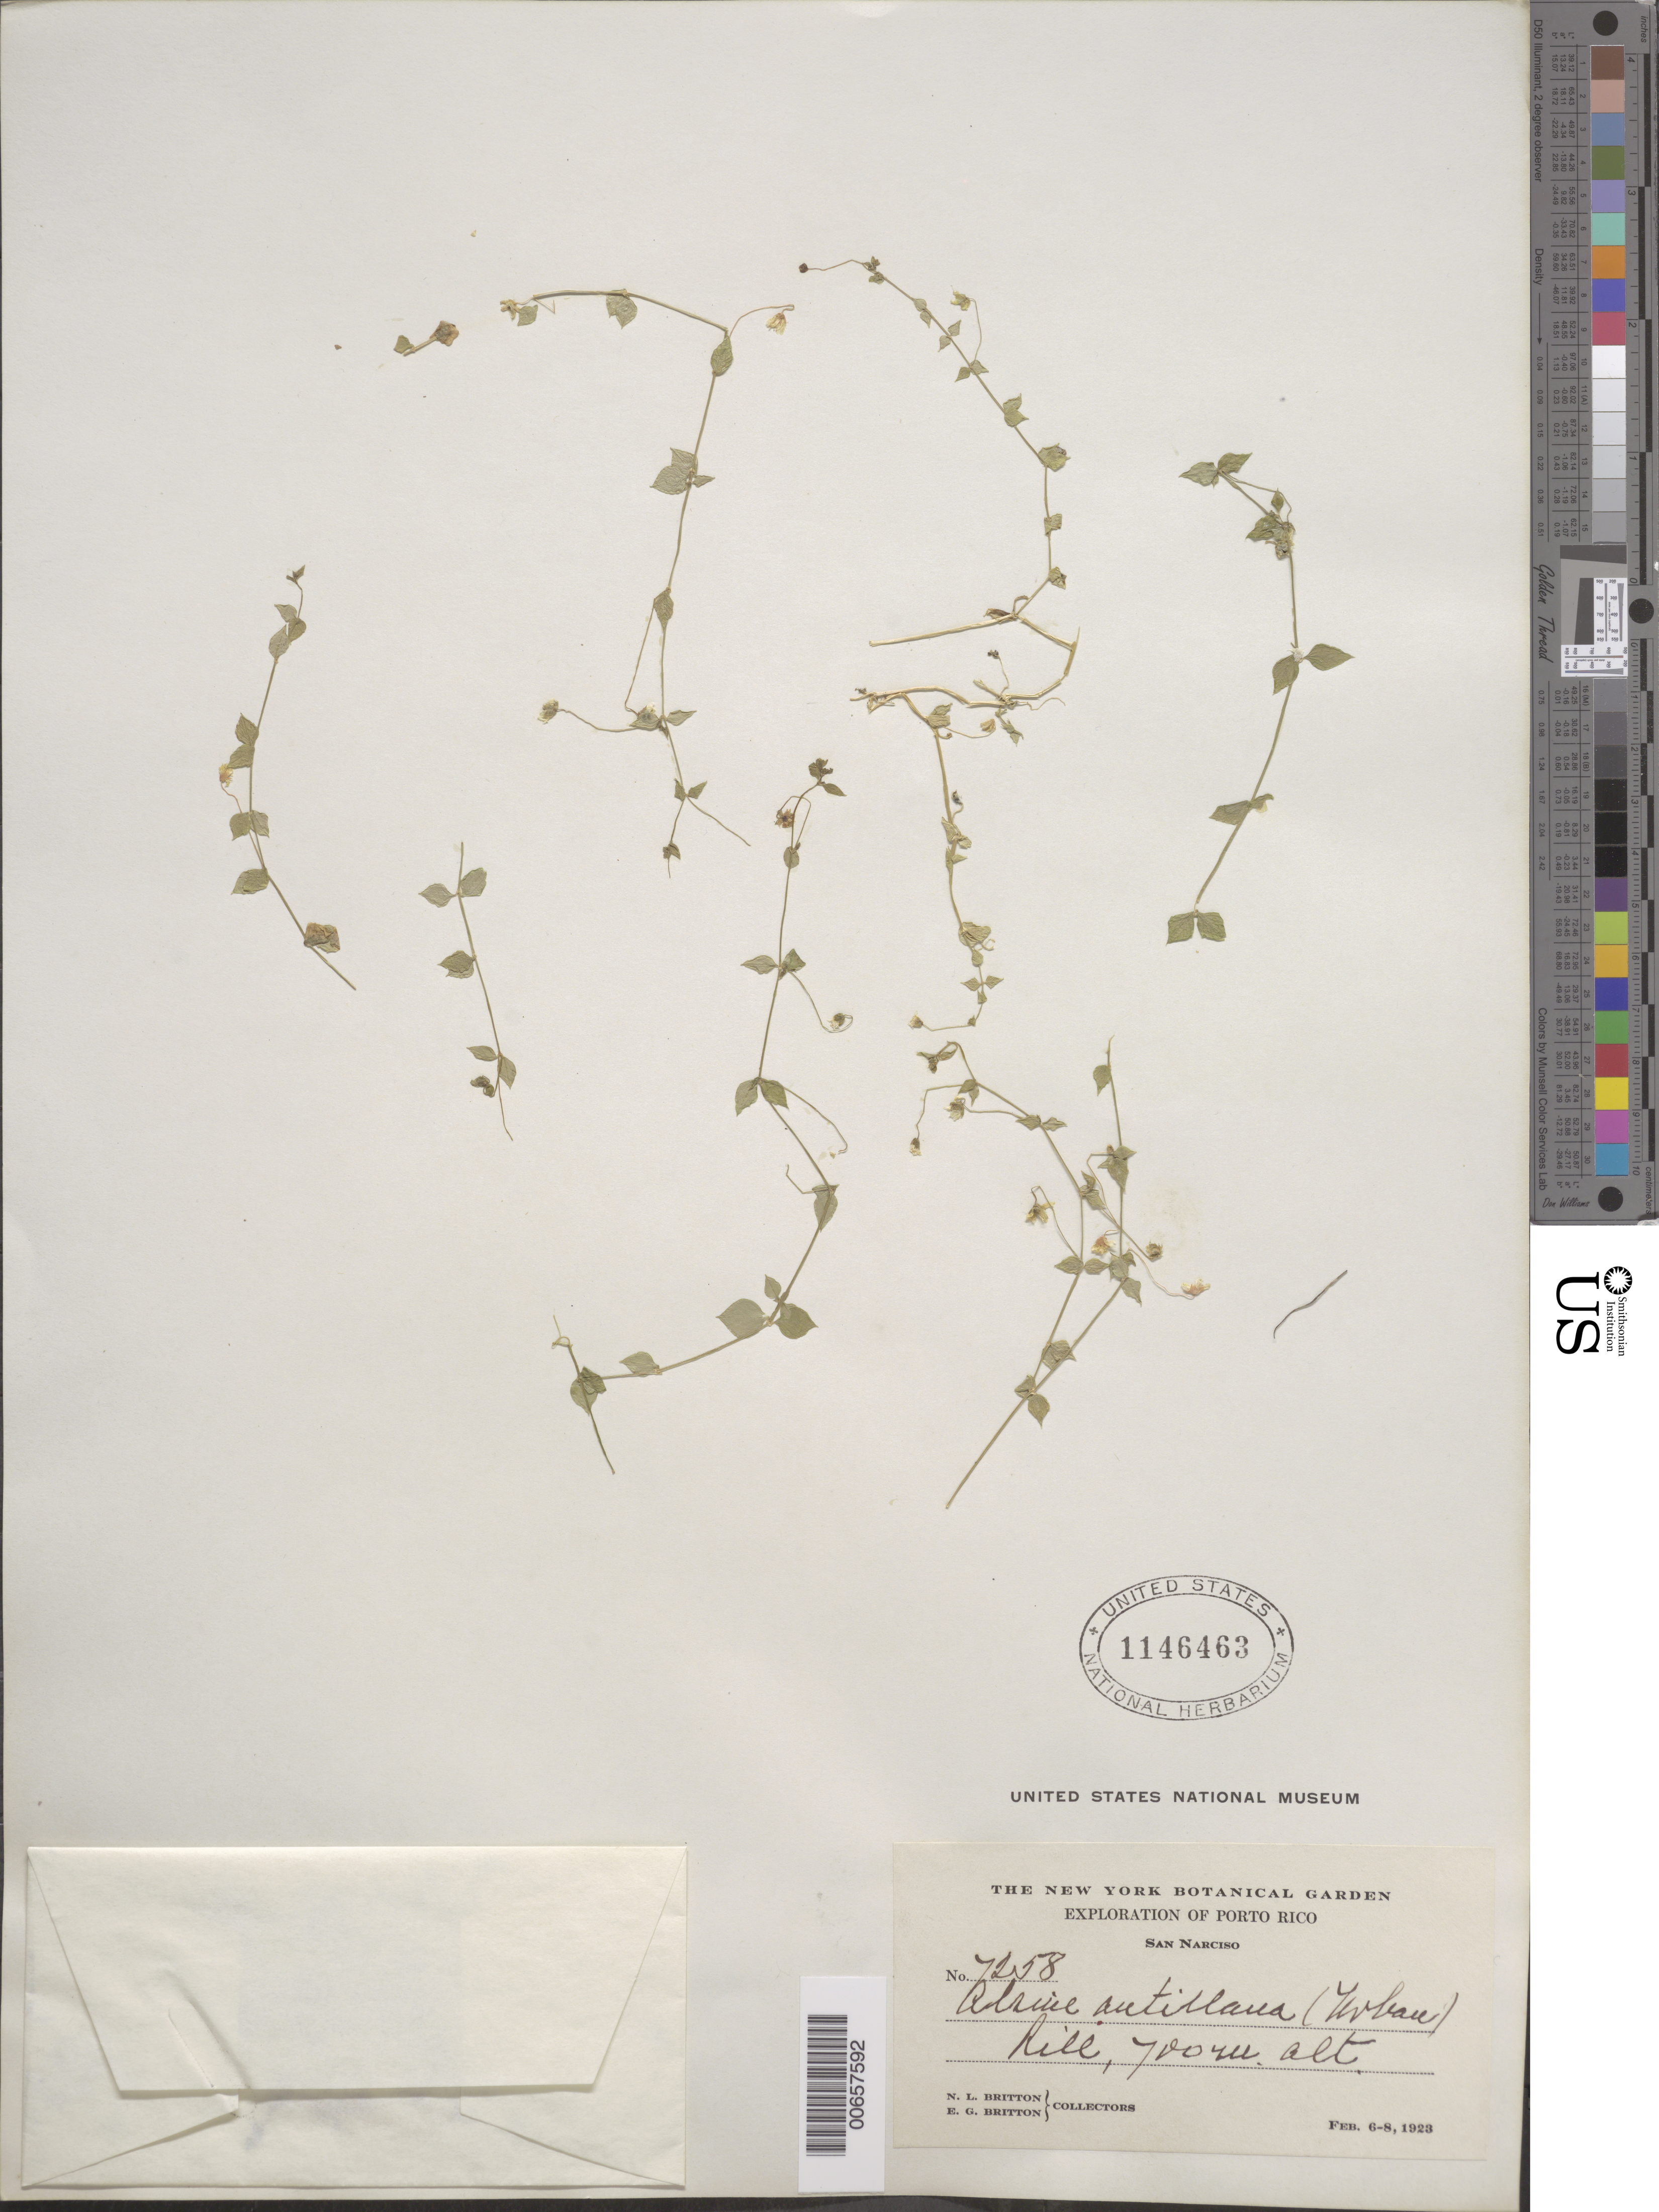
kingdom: Plantae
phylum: Tracheophyta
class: Magnoliopsida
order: Caryophyllales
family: Caryophyllaceae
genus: Alsine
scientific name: Alsine antillana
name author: Urb.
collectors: N. Britton & E. G. Britton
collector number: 7258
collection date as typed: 06 Feb 1923 to 08 Feb 1923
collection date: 1923-02-06/1923-02-08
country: Puerto Rico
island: Greater Antilles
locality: San Narciso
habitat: Hill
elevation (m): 700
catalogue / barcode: US 1146463